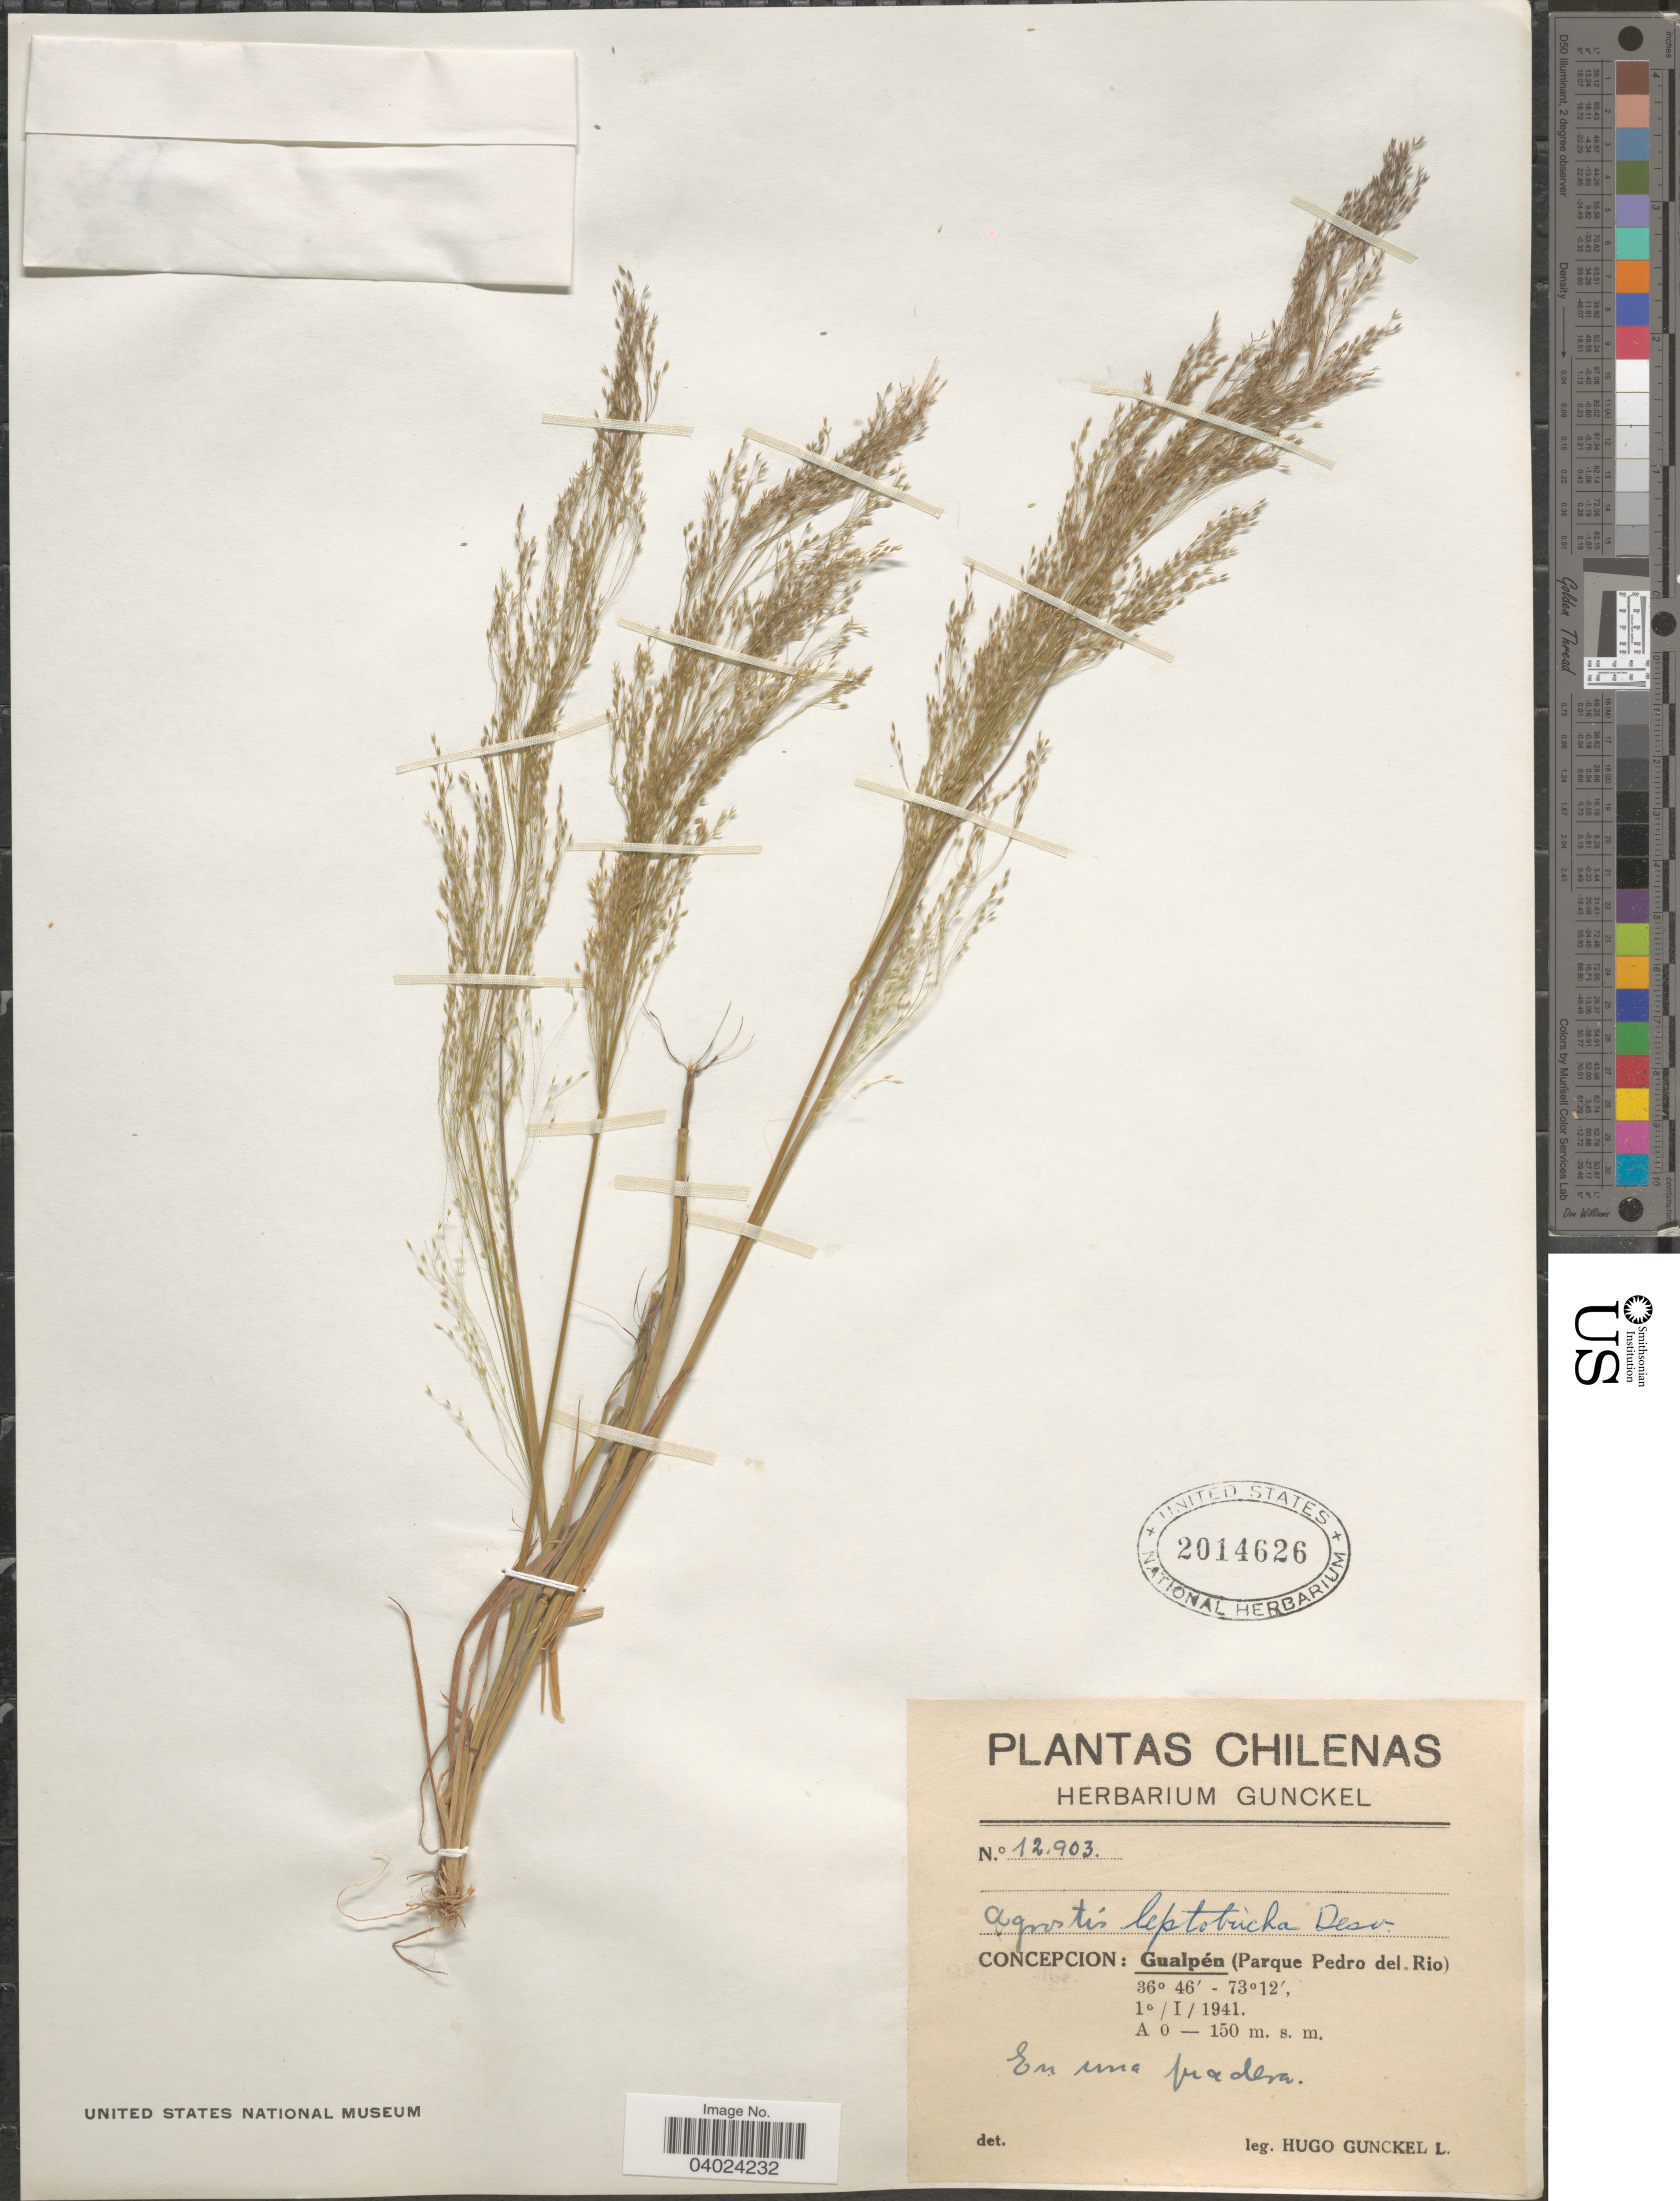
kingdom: Plantae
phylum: Tracheophyta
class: Liliopsida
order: Poales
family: Poaceae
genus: Agrostis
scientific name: Agrostis leptotricha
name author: É. Desv.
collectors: H. Gunckel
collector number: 12903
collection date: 1941-01-01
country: Chile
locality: Concepcion: Gualpén (Parque Pedro del Rio).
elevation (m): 0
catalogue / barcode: US 2014626